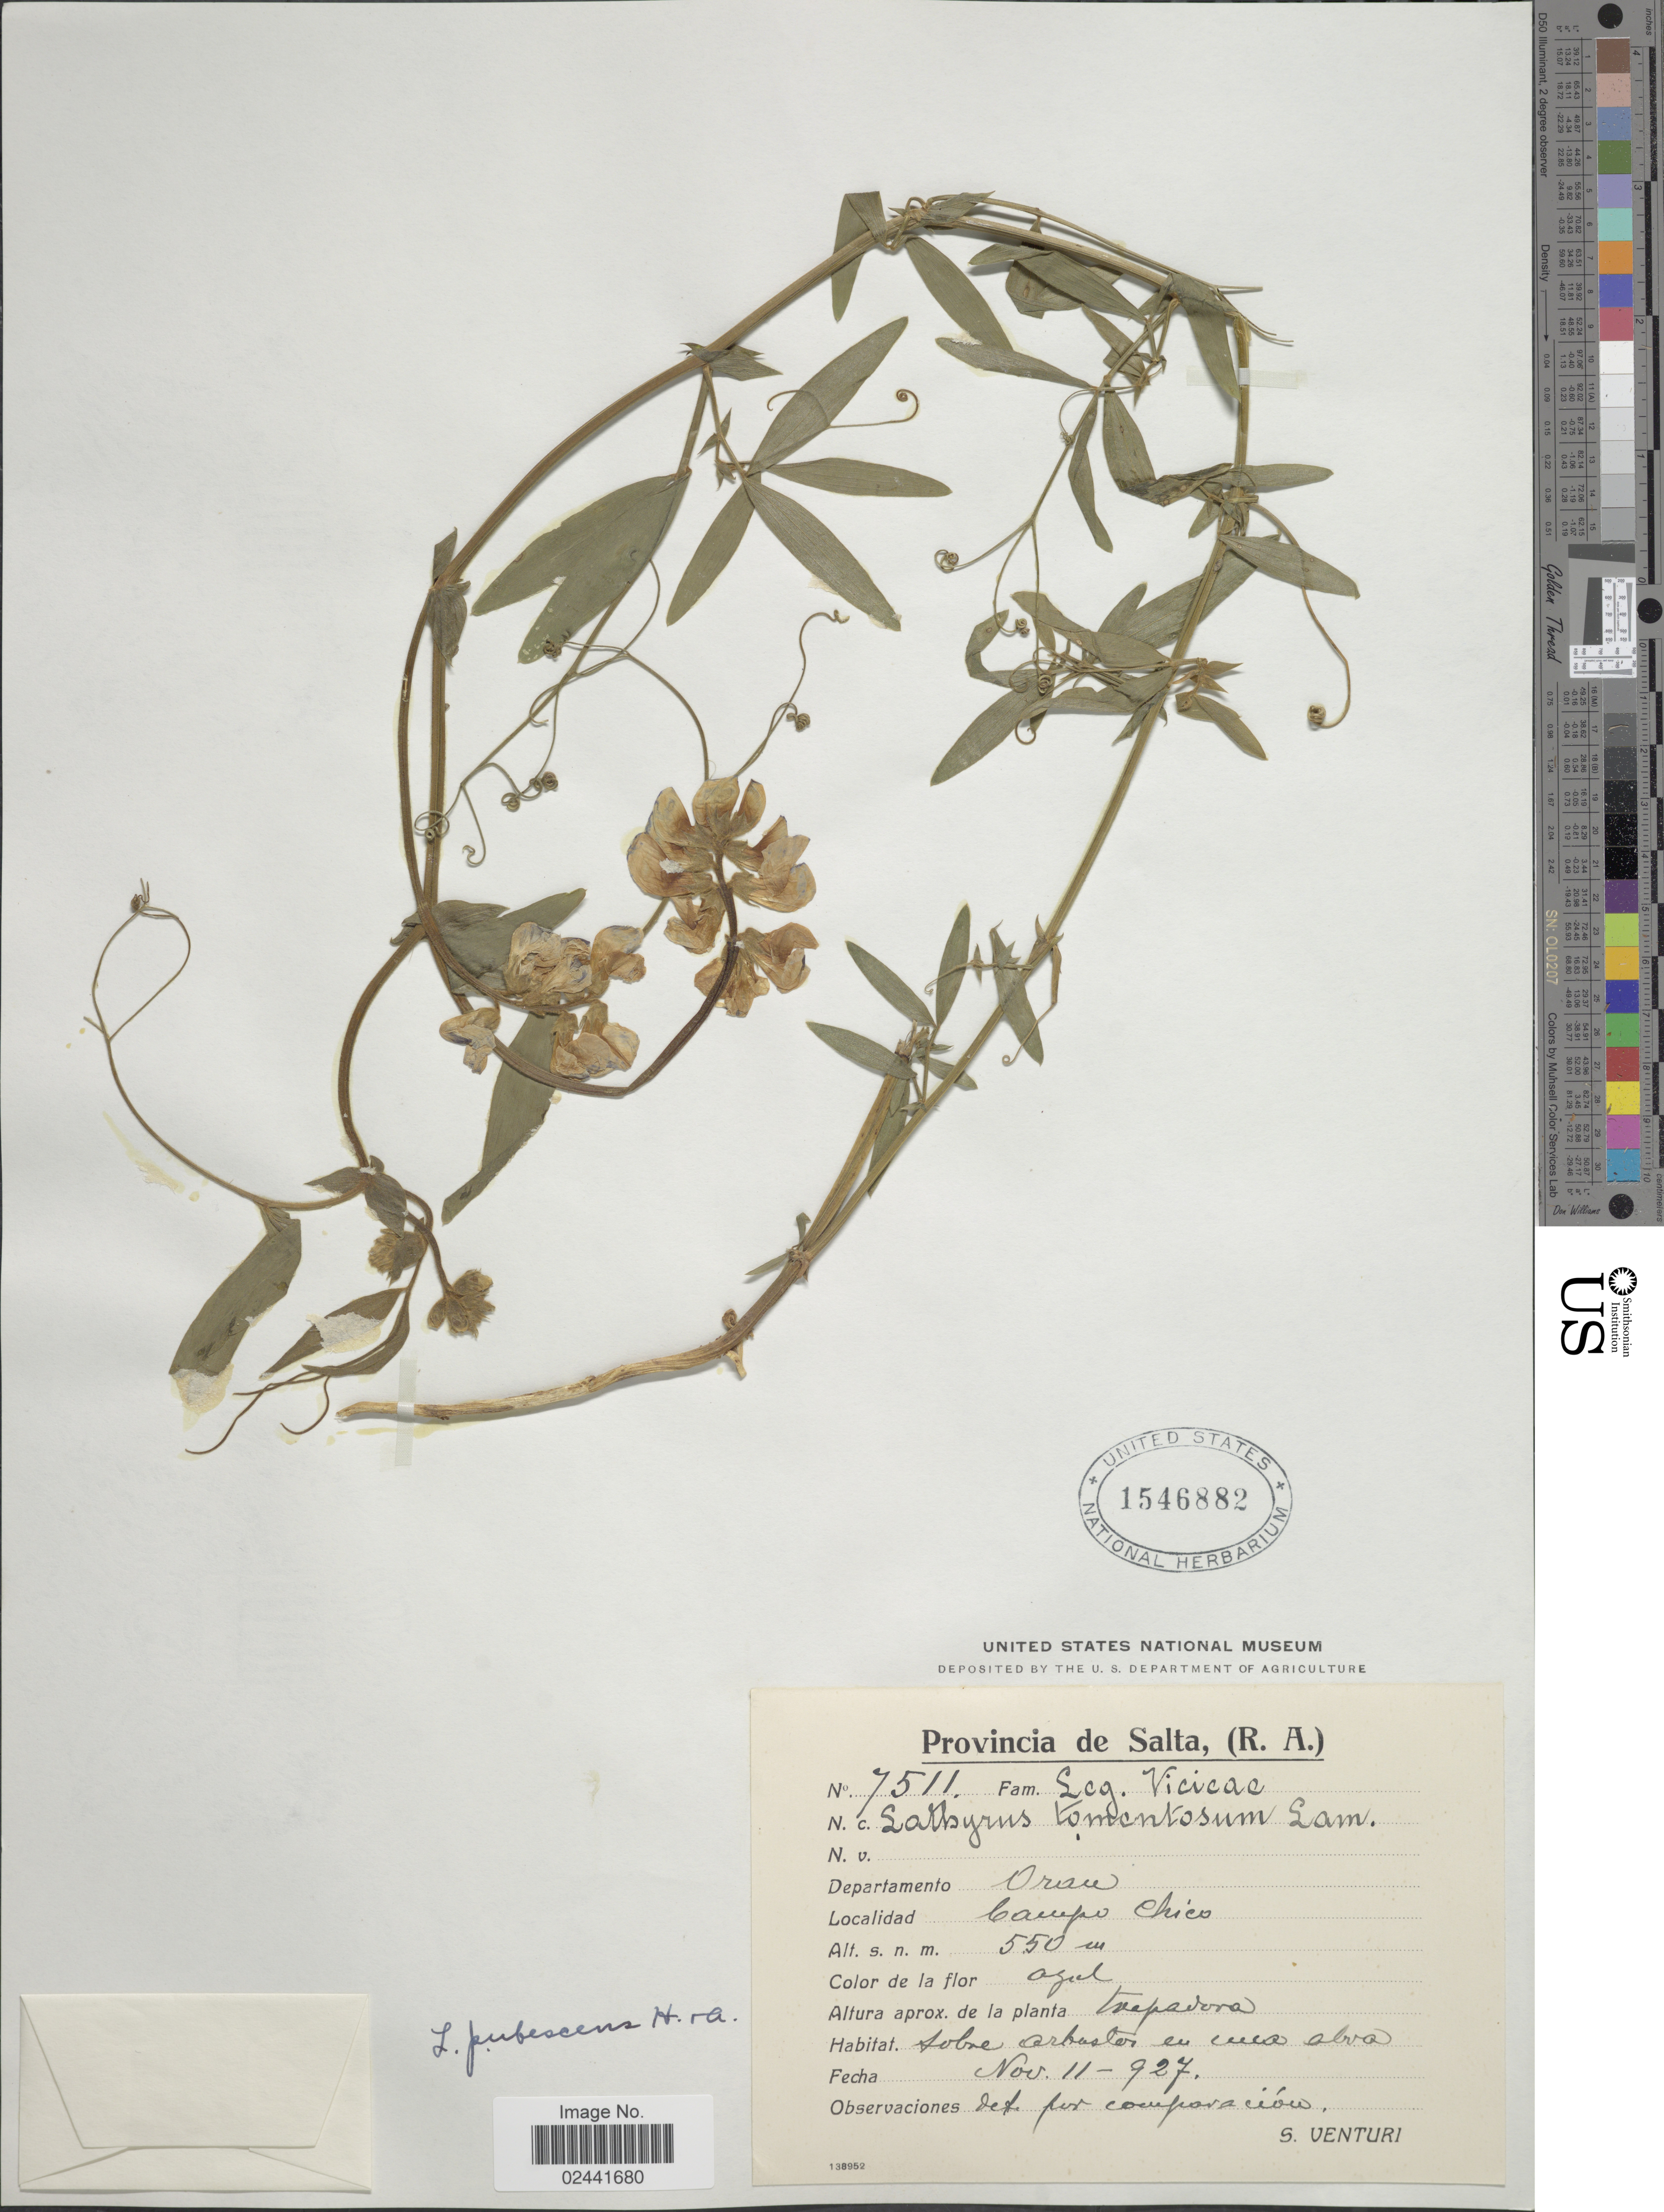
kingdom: Plantae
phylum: Tracheophyta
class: Magnoliopsida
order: Fabales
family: Fabaceae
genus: Lathyrus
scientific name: Lathyrus pubescens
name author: Hook. & Arn.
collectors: S. Venturi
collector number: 7511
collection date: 1927-11-11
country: Argentina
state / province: Salta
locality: Departamento Oran, Campo Chico.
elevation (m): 550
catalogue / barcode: US 1546882